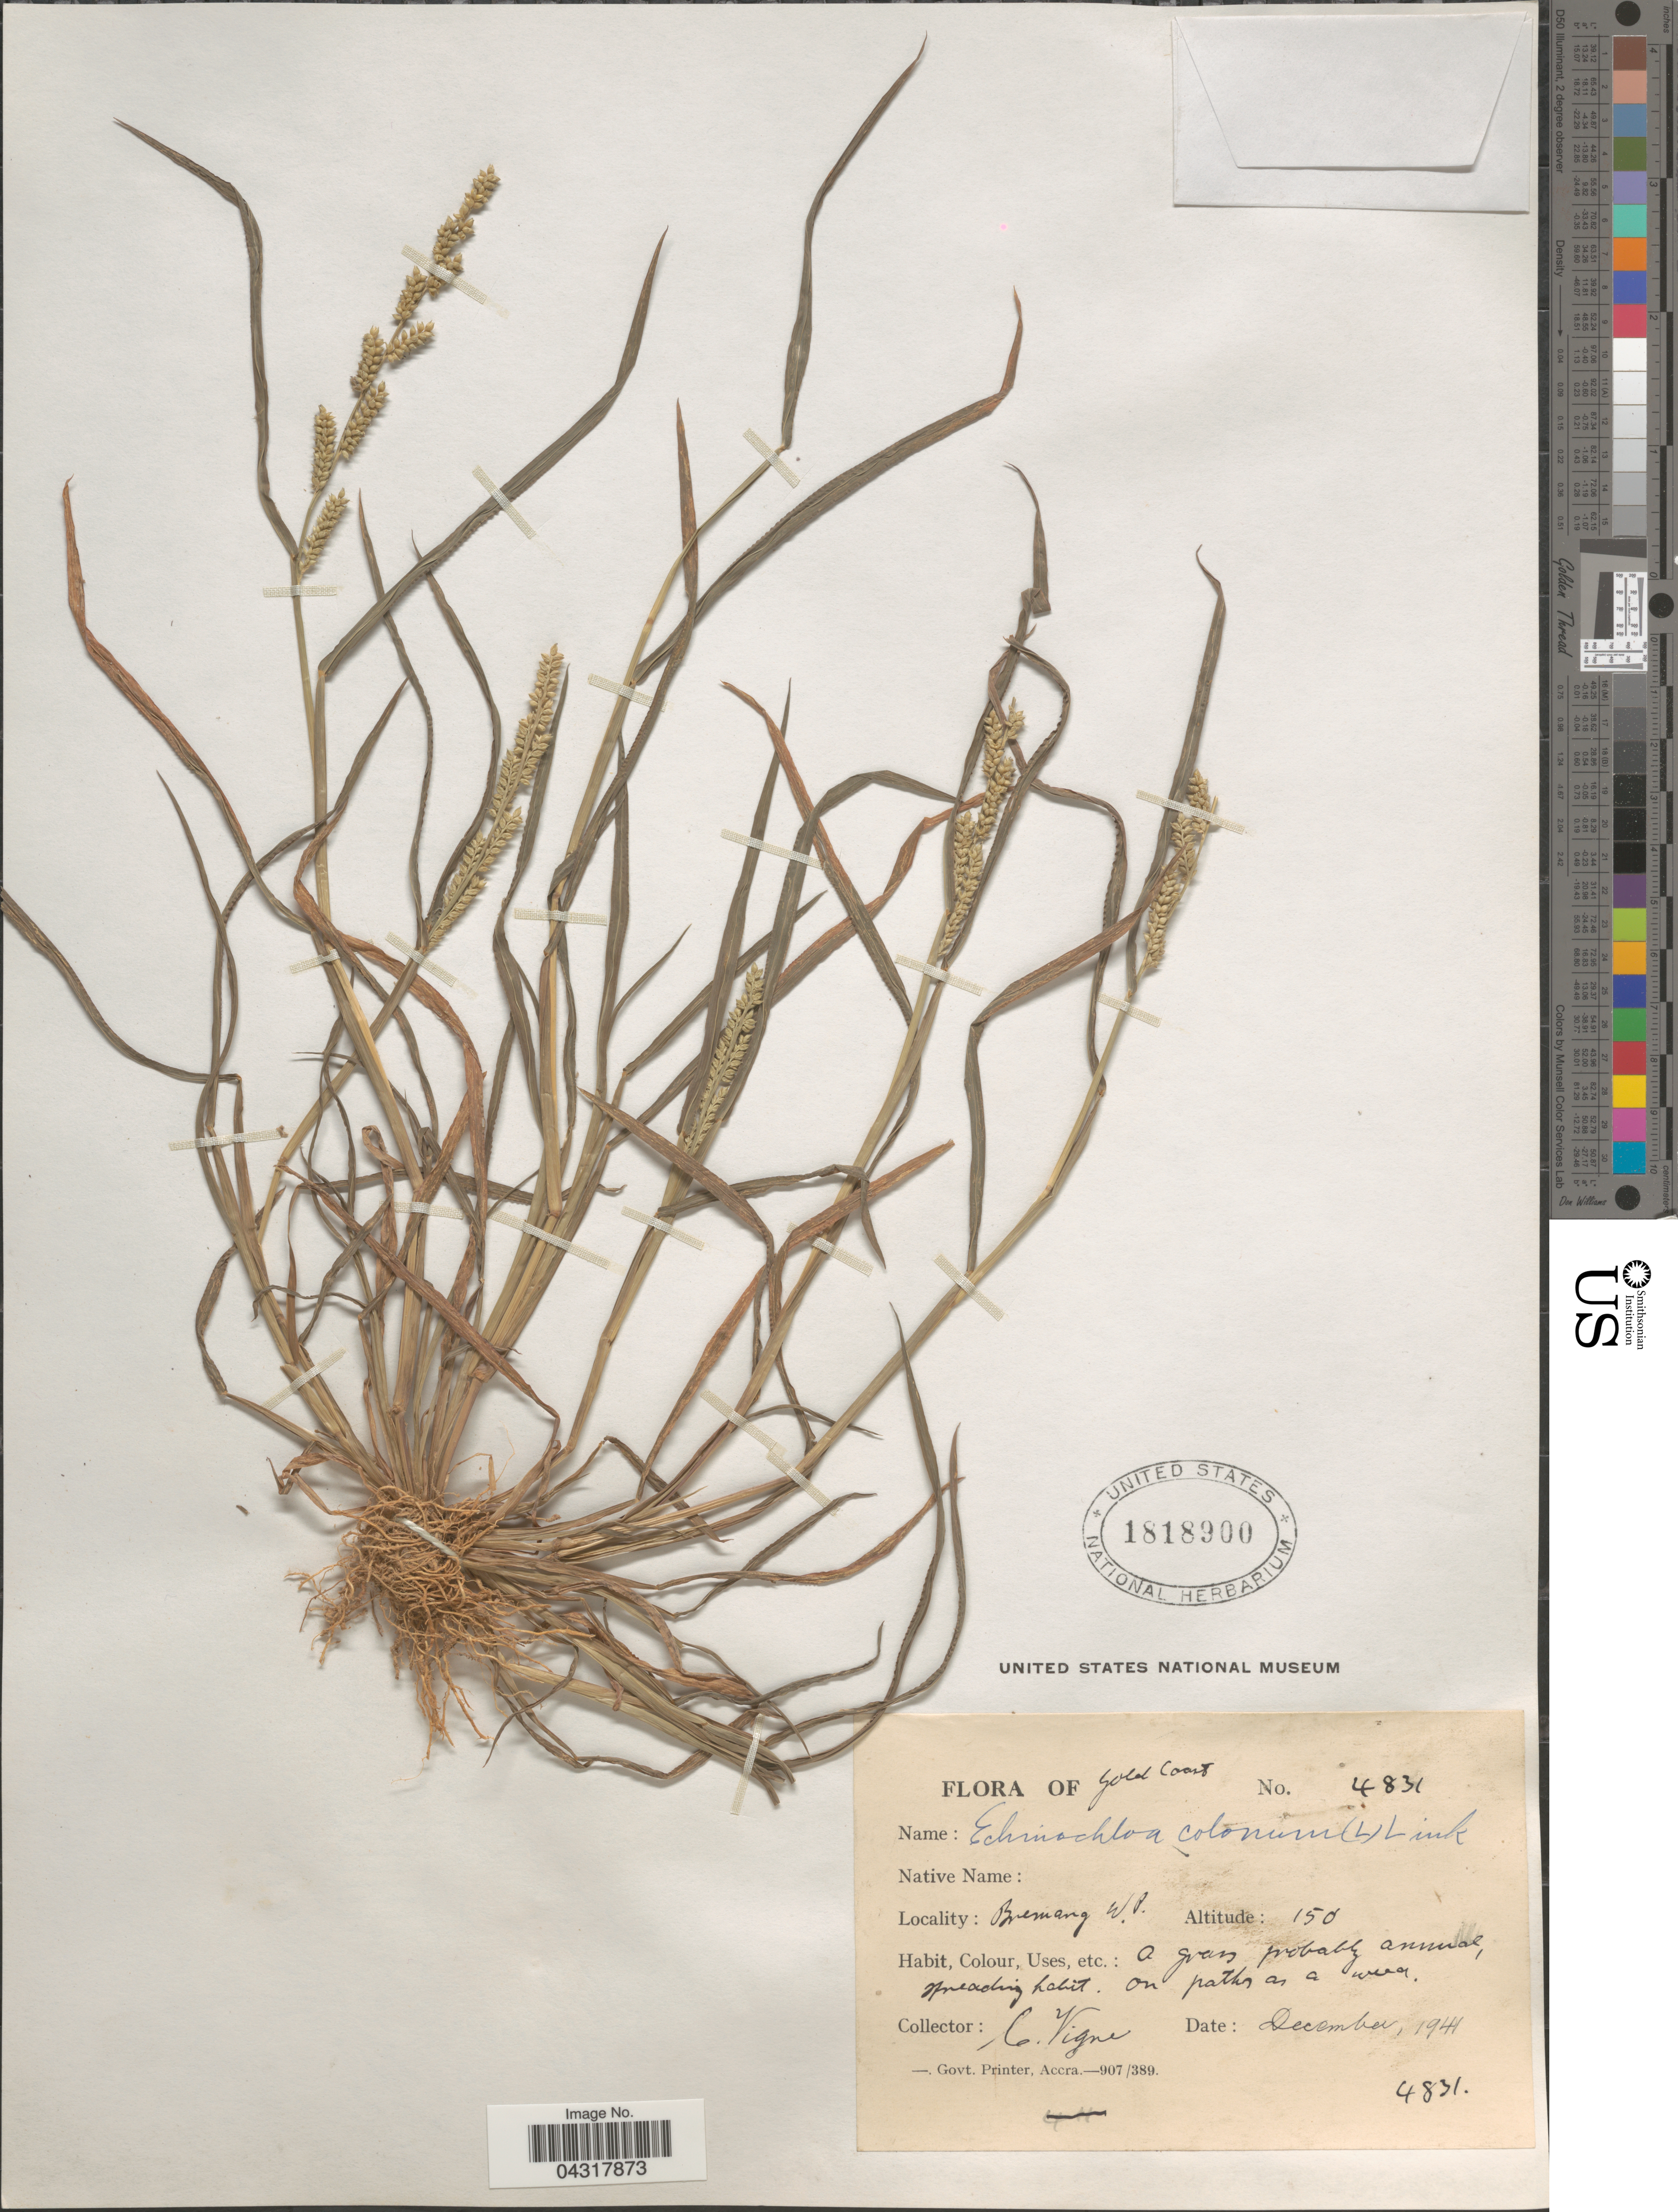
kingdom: Plantae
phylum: Tracheophyta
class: Liliopsida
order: Poales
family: Poaceae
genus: Echinochloa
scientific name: Echinochloa colona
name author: (L.) Link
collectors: C. Vigne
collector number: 4831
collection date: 1944-12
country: Ghana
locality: Gold Coast. Bremang W. P.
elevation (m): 46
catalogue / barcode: US 1818900